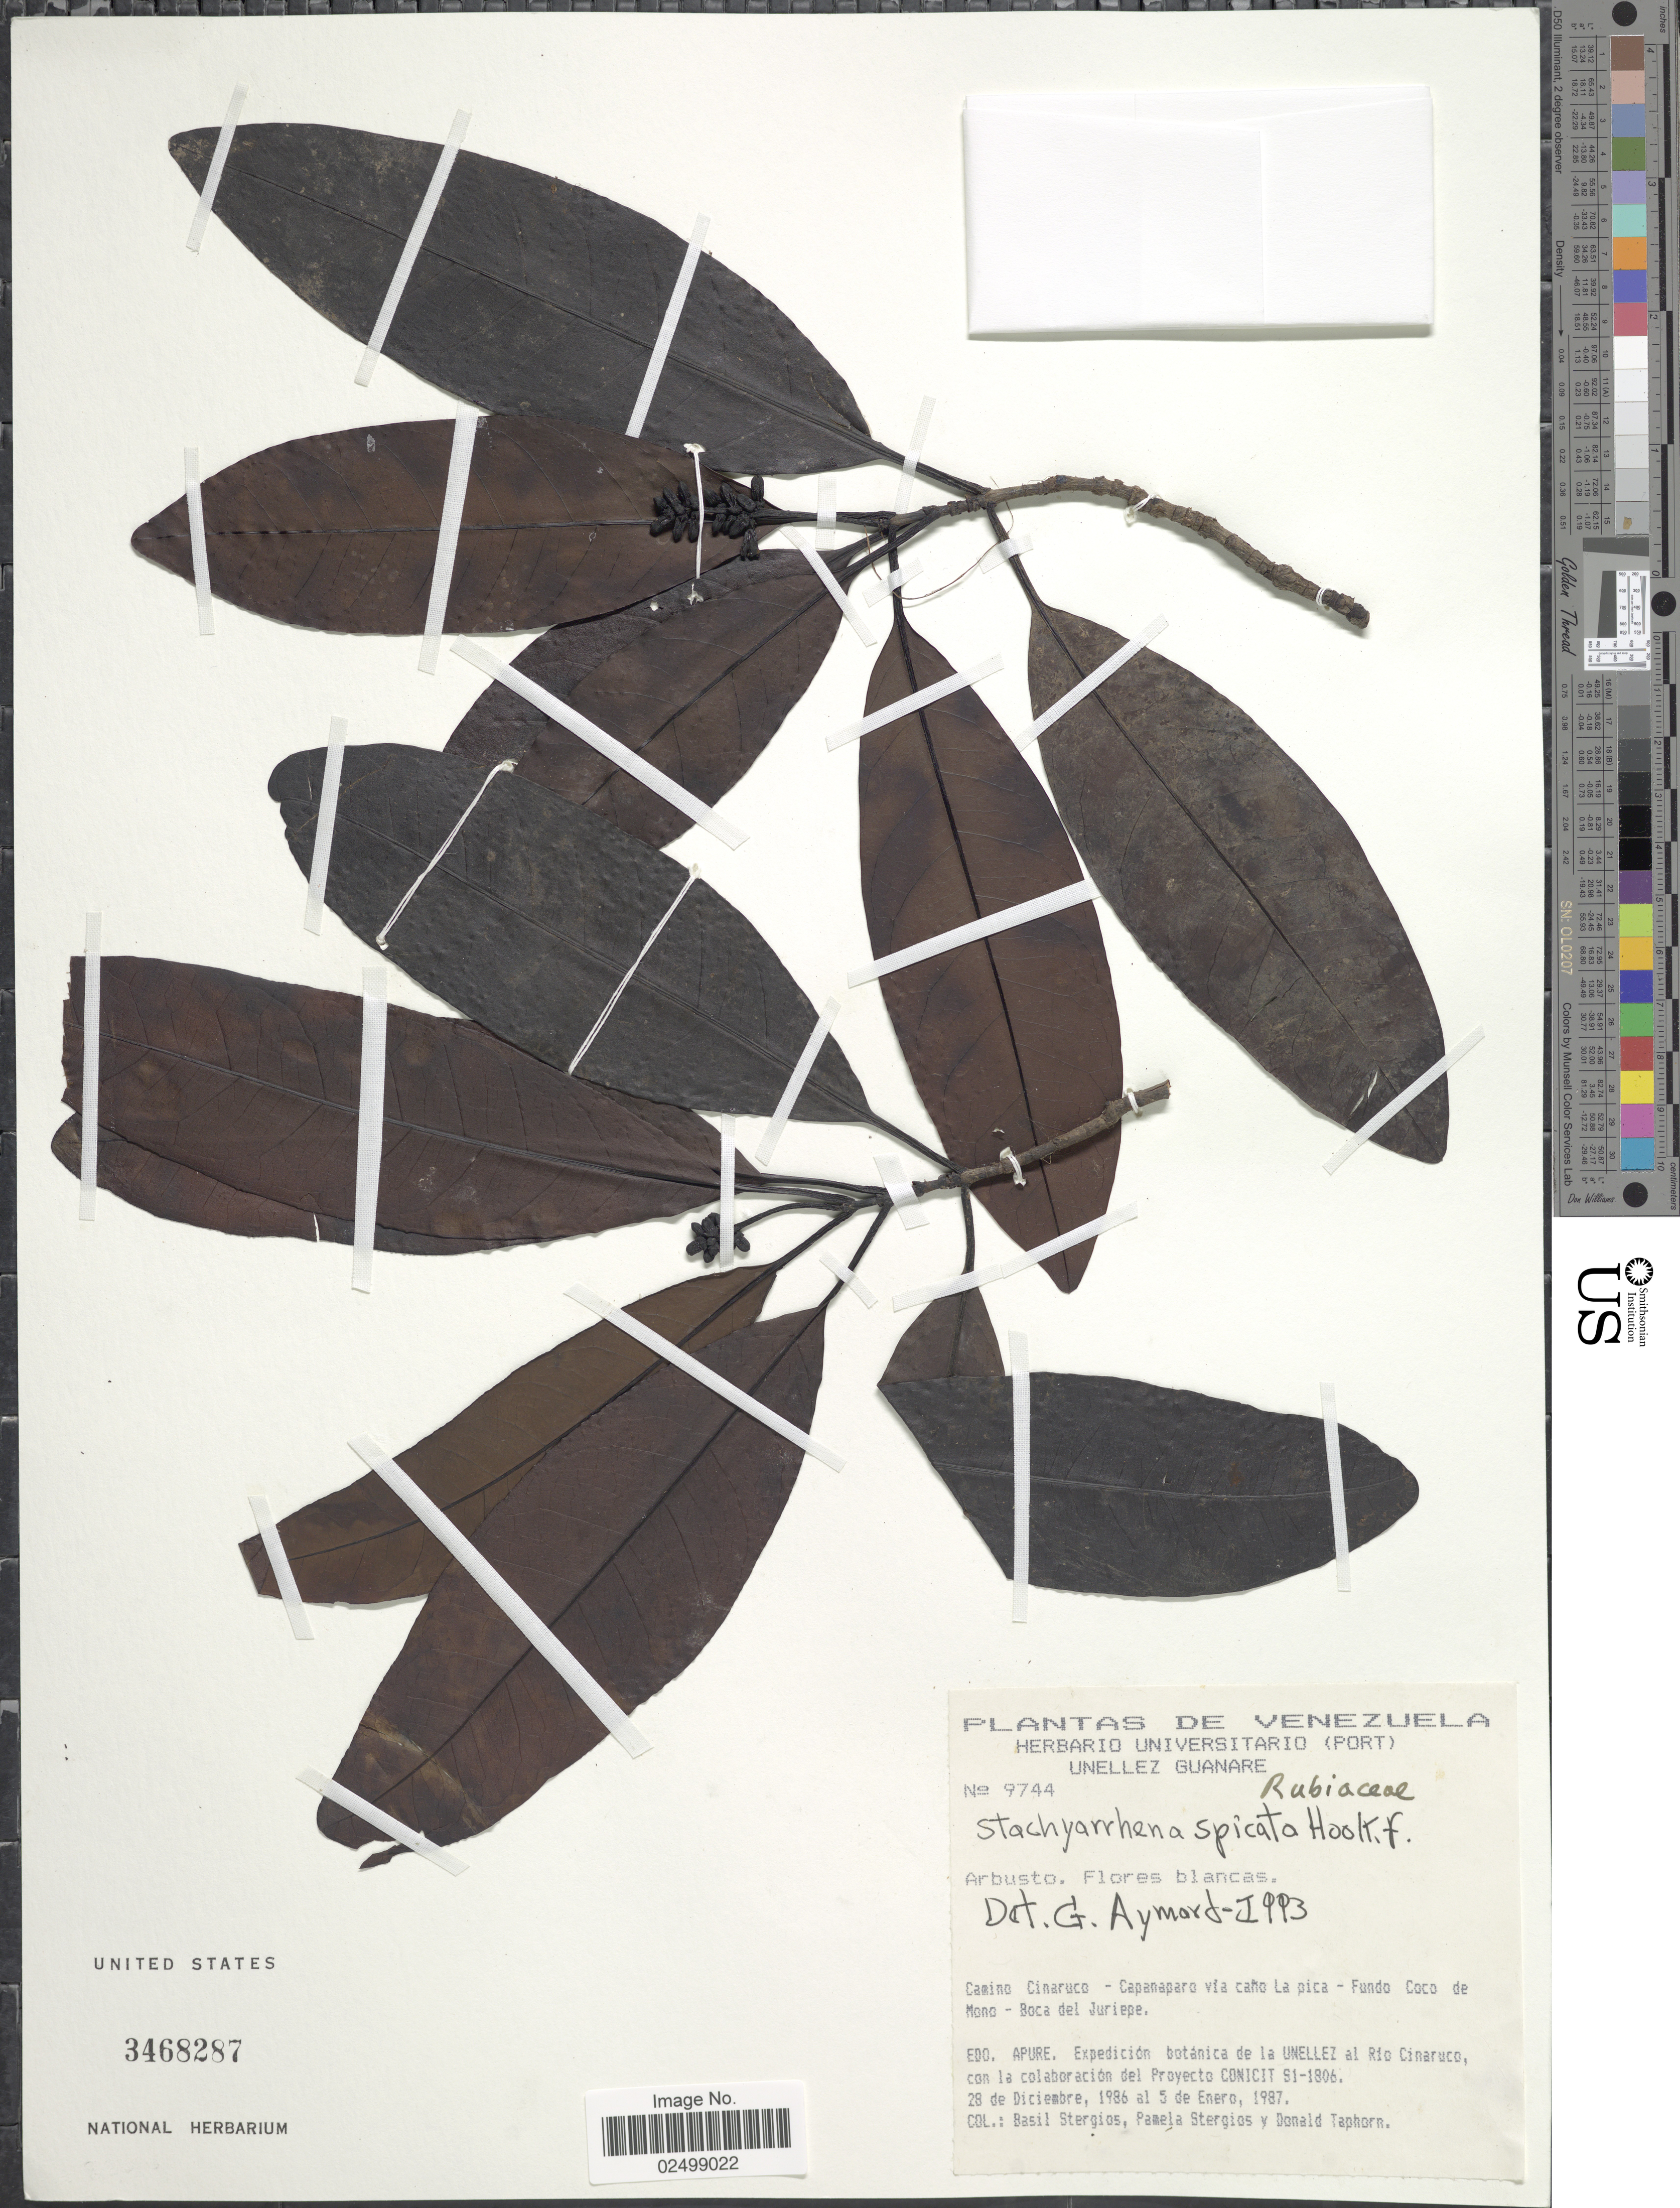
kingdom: Plantae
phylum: Tracheophyta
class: Magnoliopsida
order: Gentianales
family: Rubiaceae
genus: Stachyarrhena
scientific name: Stachyarrhena spicata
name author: Hook. f.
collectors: B. G. Stergios, P. Stergios & D. Taphorn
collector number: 9744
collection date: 1986-12-28/1987-01-05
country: Venezuela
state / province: Apure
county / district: San Fernando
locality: Camino Cinaruco - Capanaparo via cano La pica - Fundo Coco de Mono - Boca del Juriepe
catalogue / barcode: US 3468287